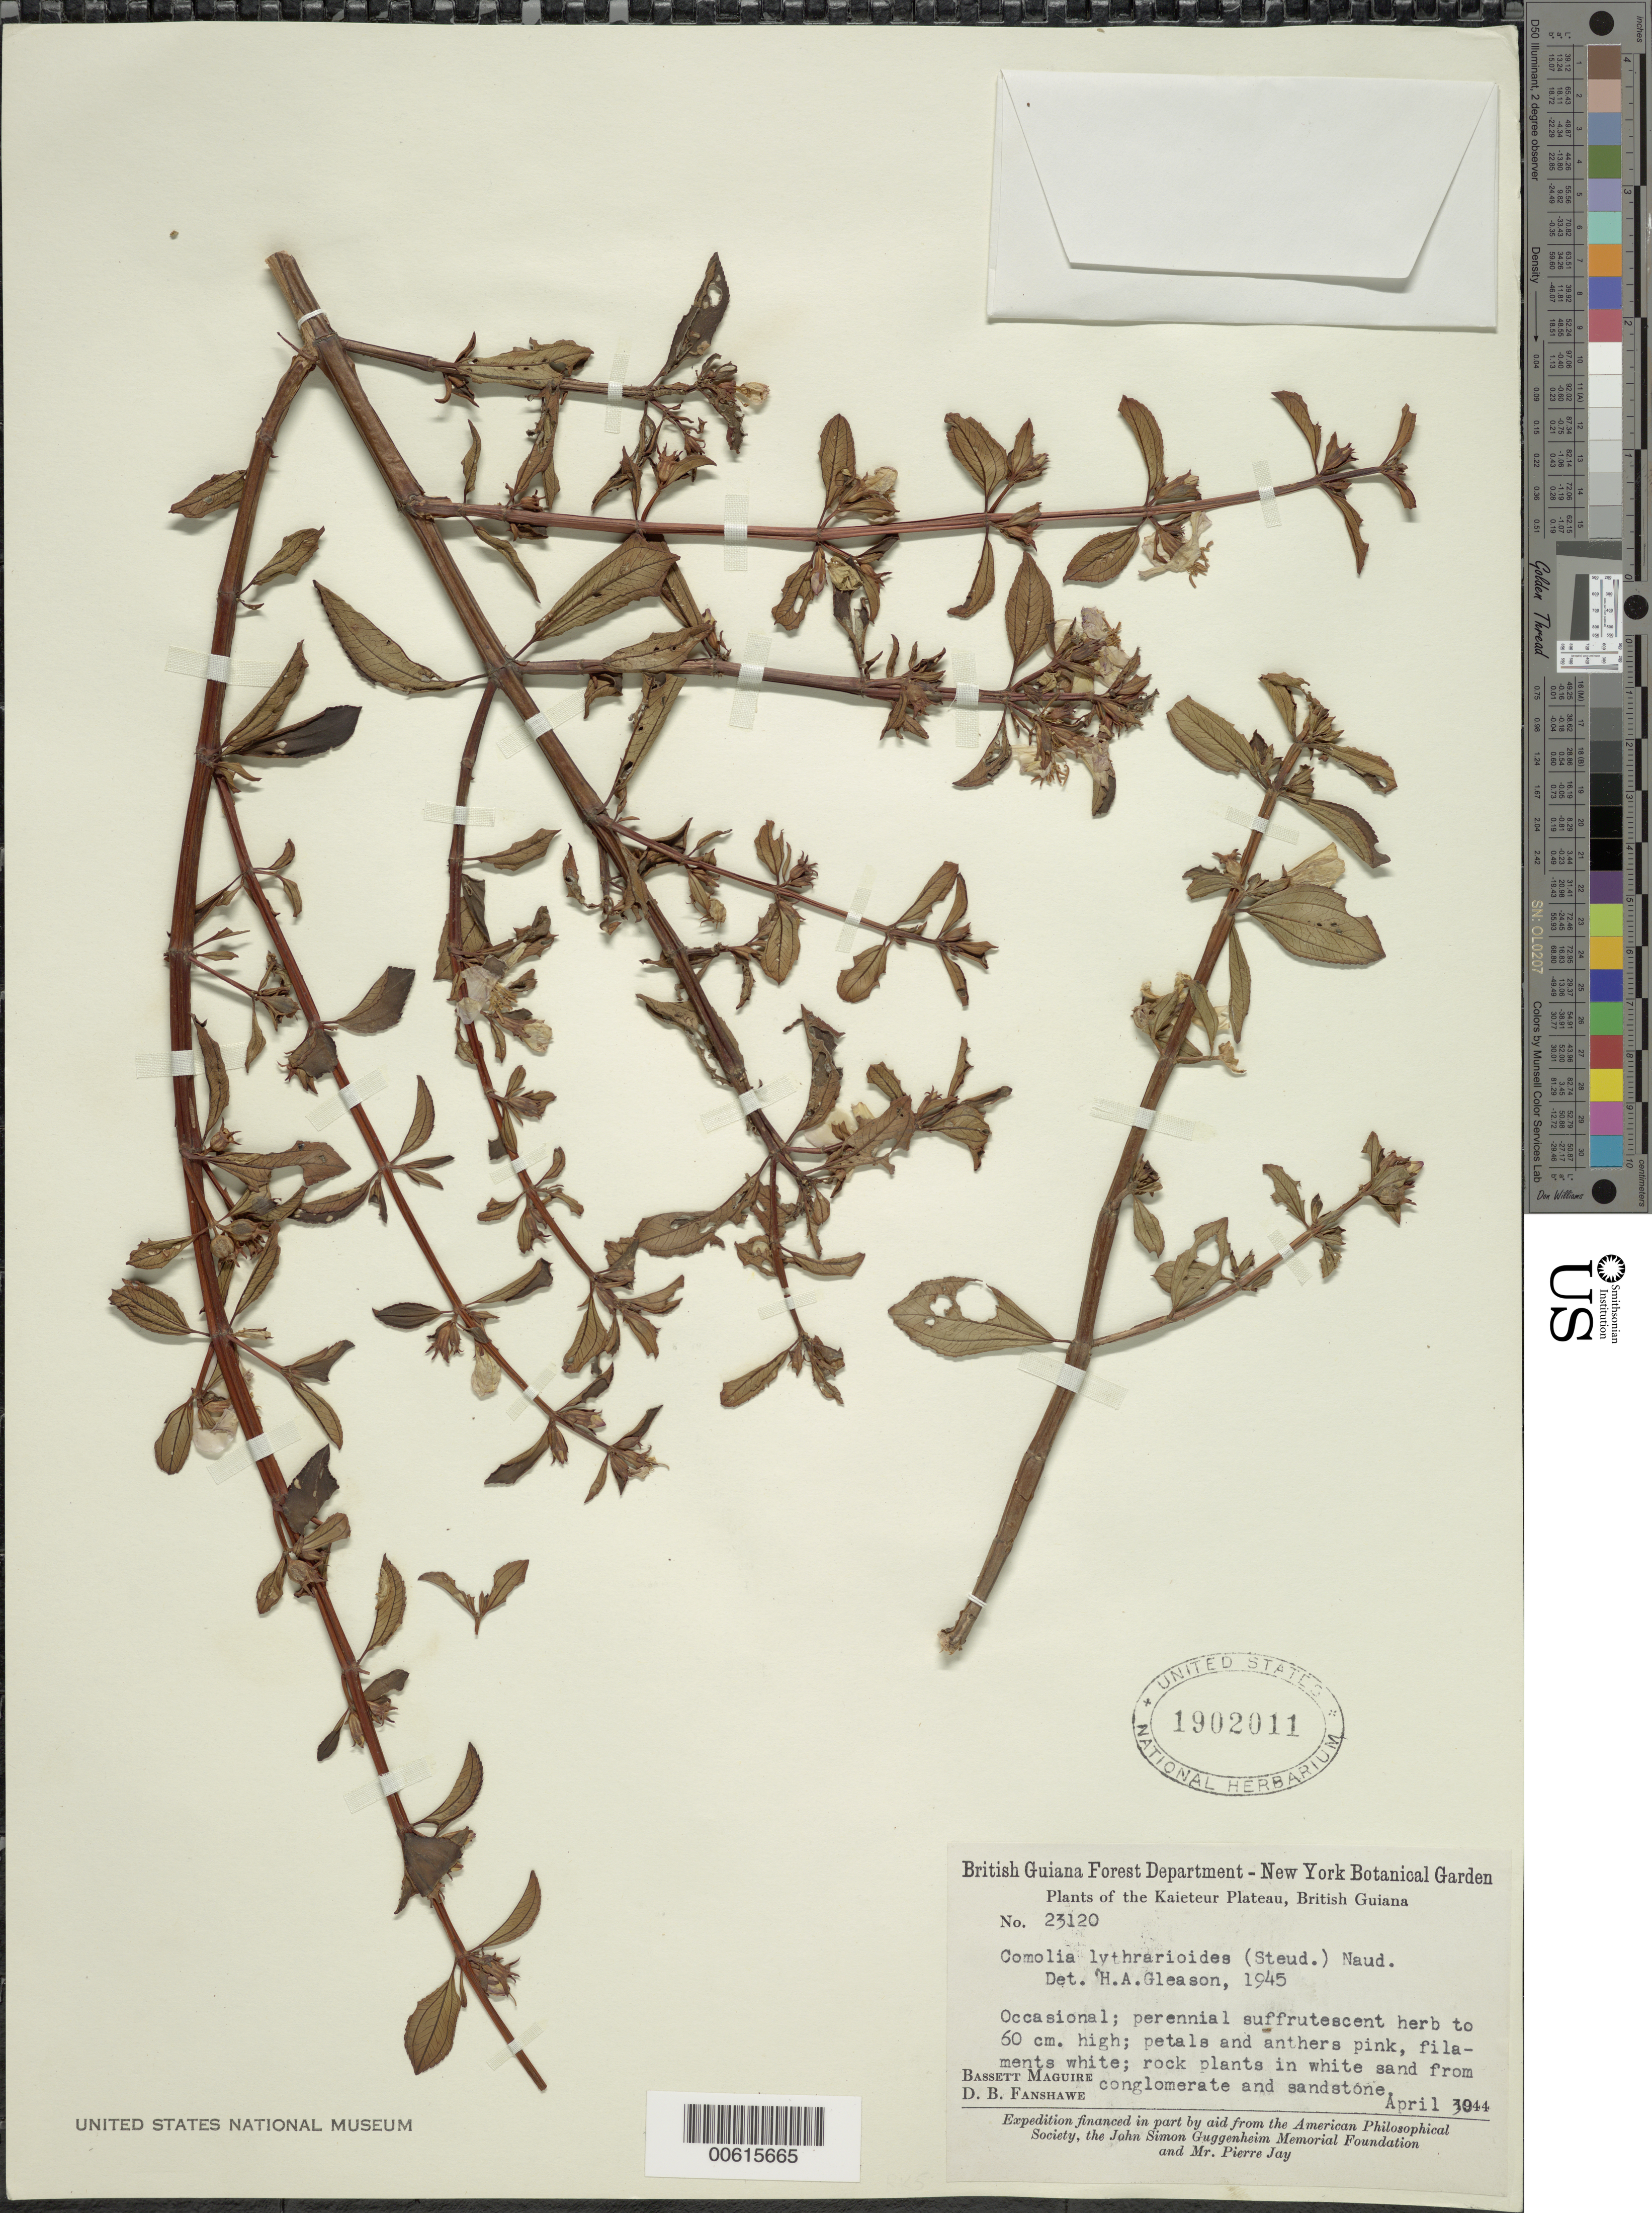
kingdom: Plantae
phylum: Tracheophyta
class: Magnoliopsida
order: Myrtales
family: Melastomataceae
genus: Comolia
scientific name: Comolia lythrarioides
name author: (Steud.) Naudin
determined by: Nunes da Silva, Diego, (RB), Jardim Botanico do Rio de Janeiro - Herbario (BRAZIL)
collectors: B. Maguire & D. B. Fanshawe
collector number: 23120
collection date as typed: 30-Apr-44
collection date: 1944-04-30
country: Guyana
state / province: Potaro-Siparuni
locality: Kaieteur Plateau, Potaro River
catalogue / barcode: US 1902011